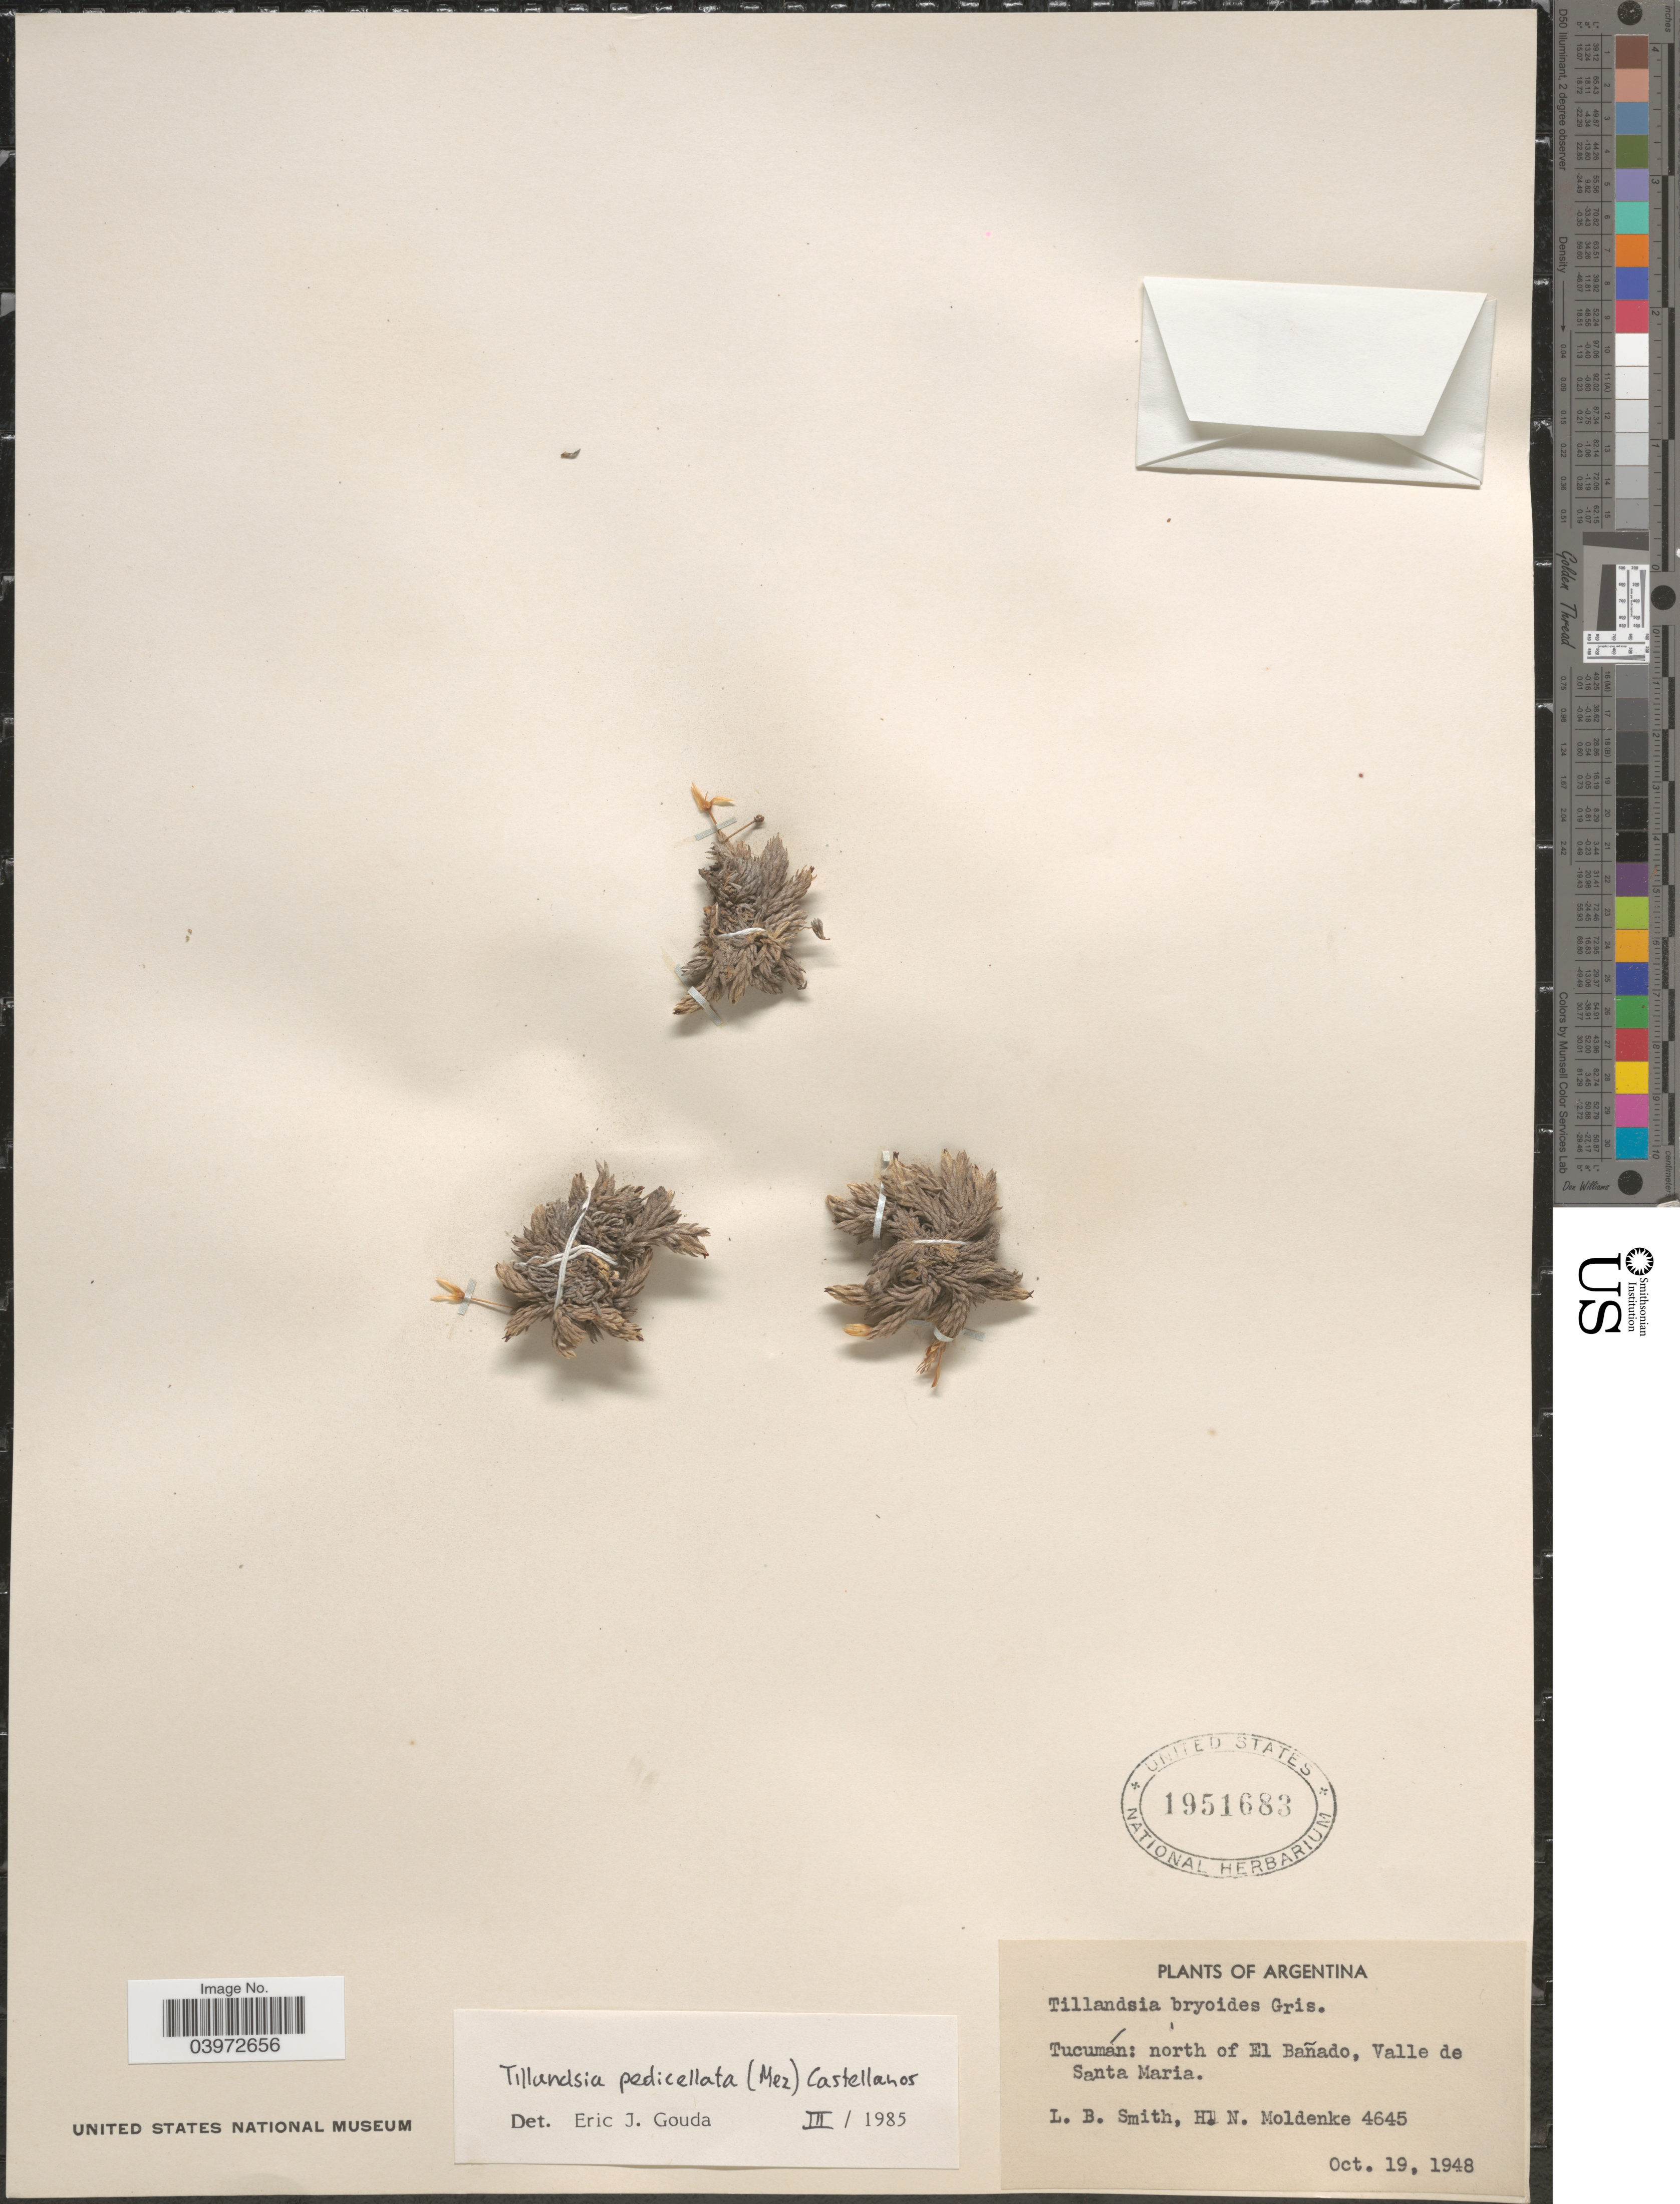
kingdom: Plantae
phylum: Tracheophyta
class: Liliopsida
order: Poales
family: Bromeliaceae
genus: Tillandsia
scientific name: Tillandsia bryoides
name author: Griseb. ex Baker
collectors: L. Smith & H. N. Moldenke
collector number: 4645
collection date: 1948-10-19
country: Argentina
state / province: Tucuman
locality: North of El Bañado, Valle de Santa Maria.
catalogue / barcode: US 1951683